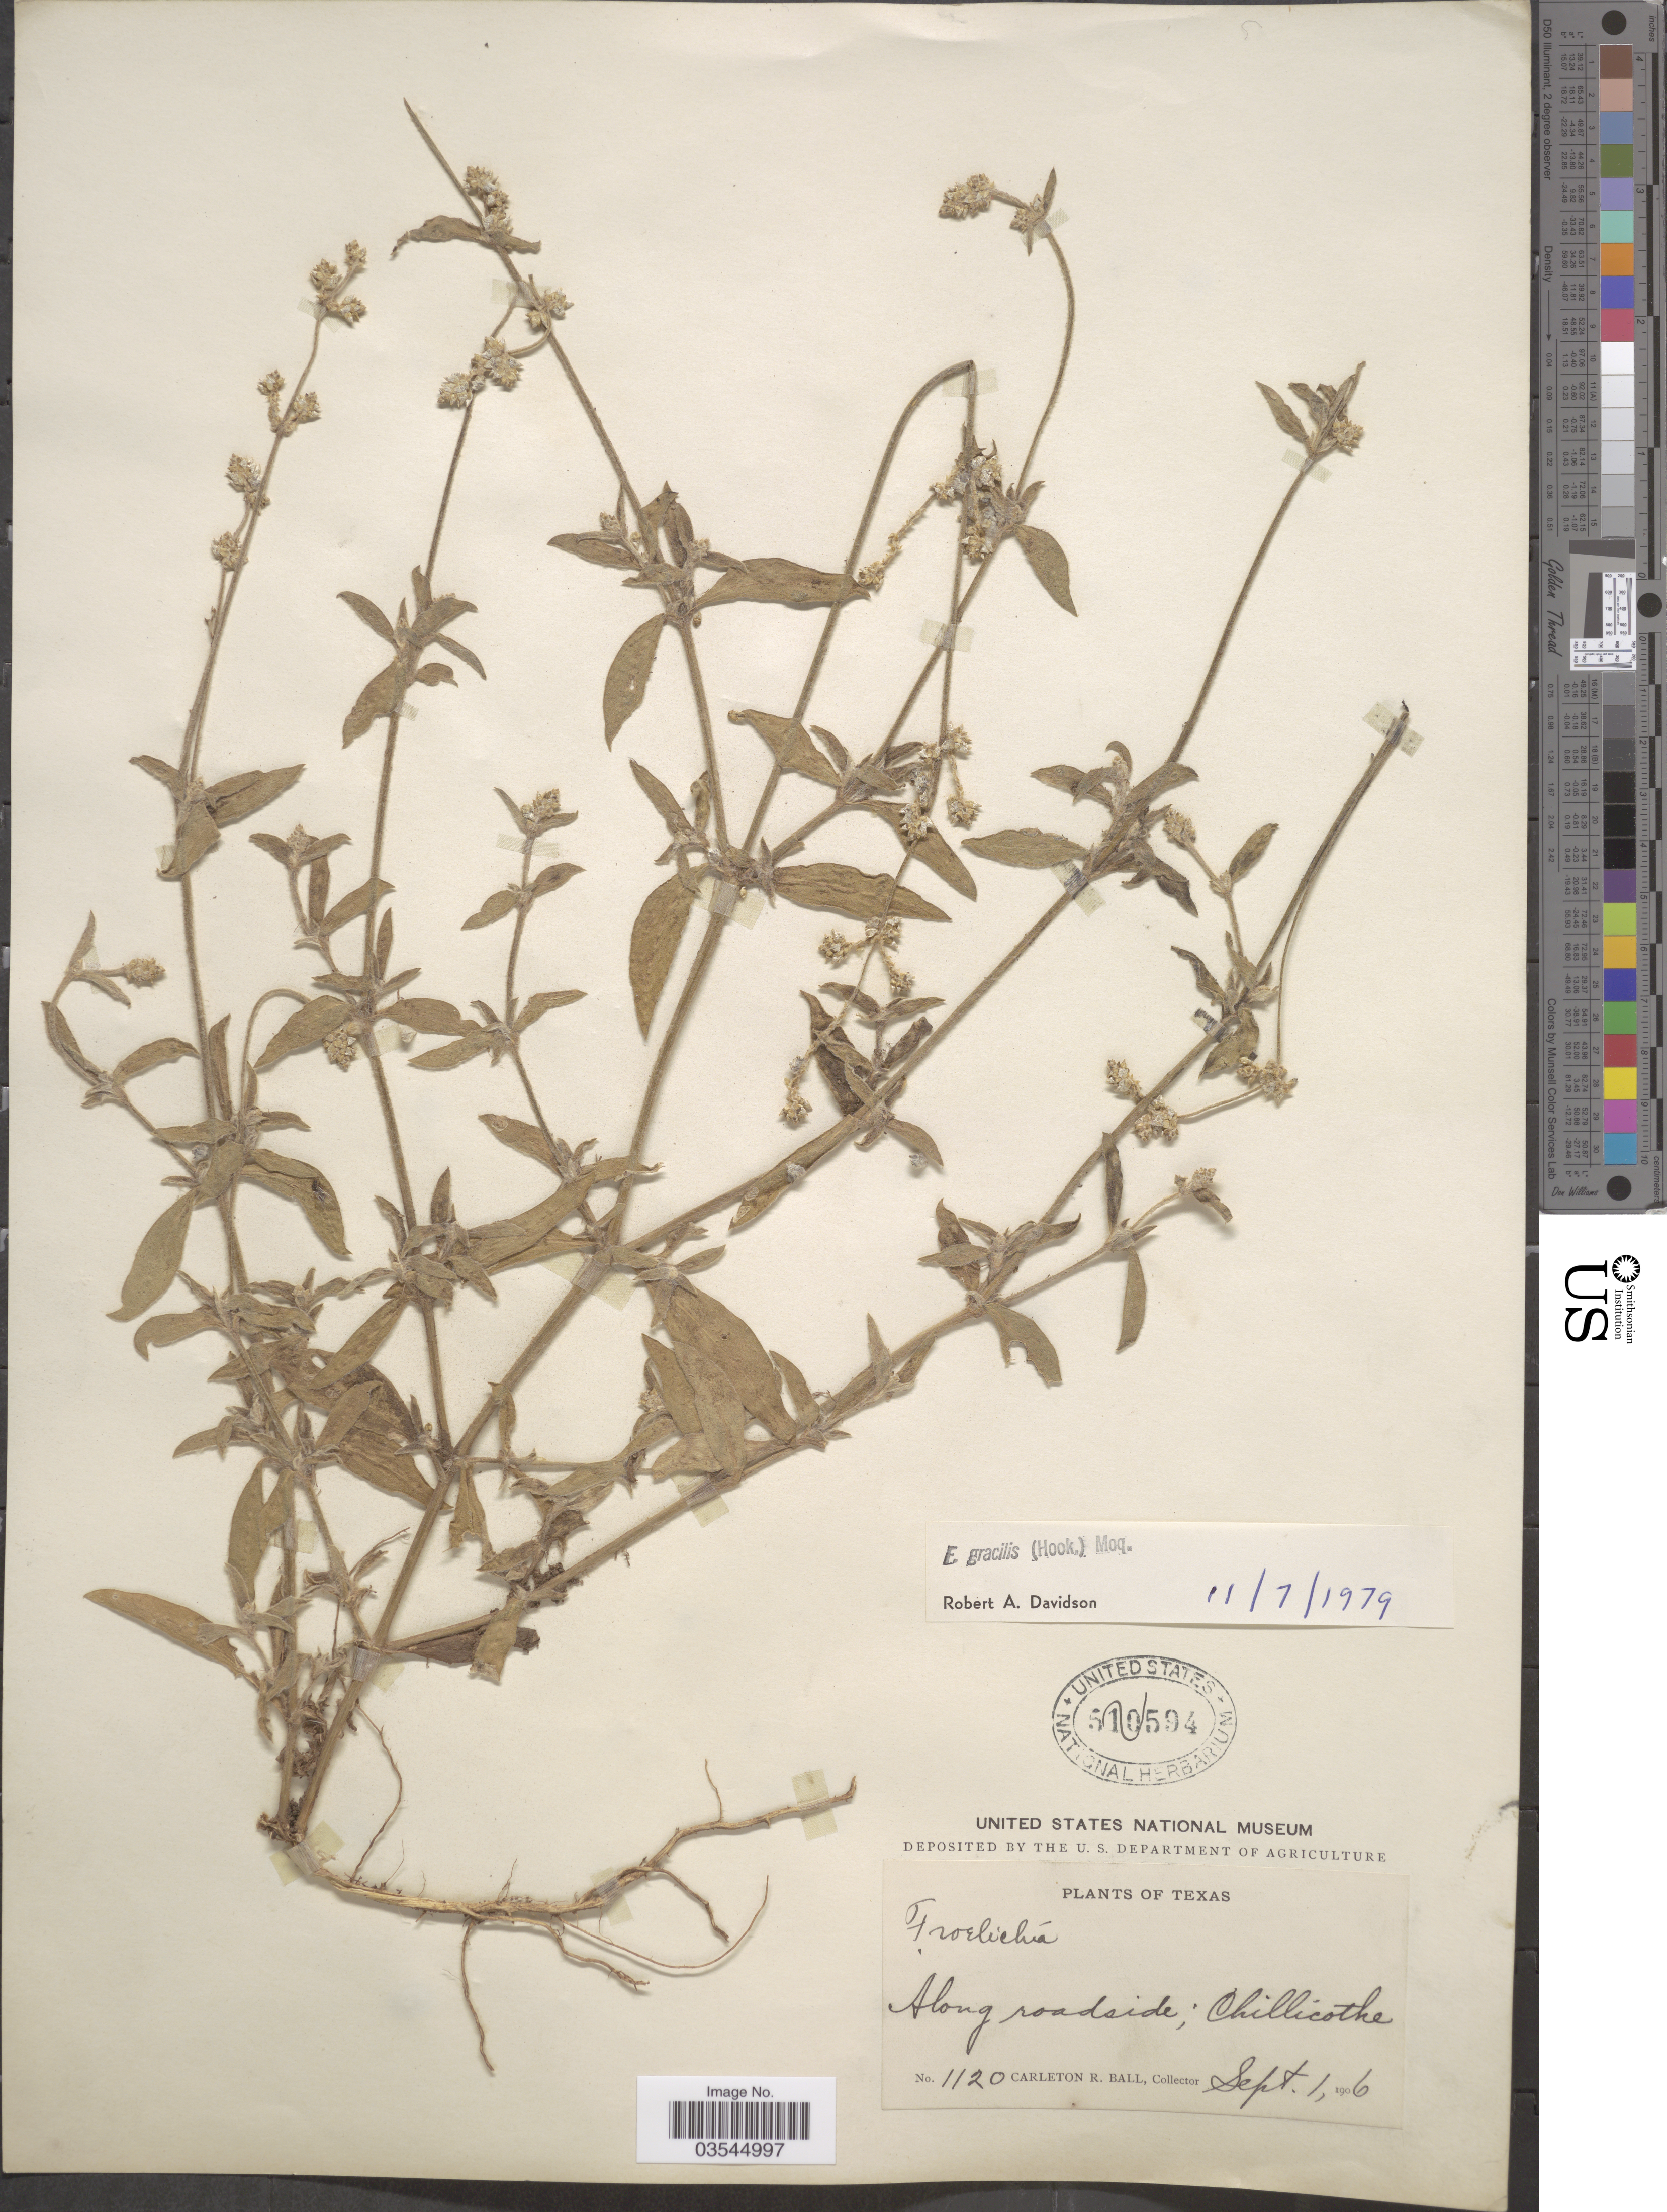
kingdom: Plantae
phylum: Tracheophyta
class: Magnoliopsida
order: Caryophyllales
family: Amaranthaceae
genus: Froelichia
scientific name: Froelichia gracilis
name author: (Hook.) Moq.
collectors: C. R. Ball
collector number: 1120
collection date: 1906-09-01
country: United States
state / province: Texas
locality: Chillicothe.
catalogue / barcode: US 501594